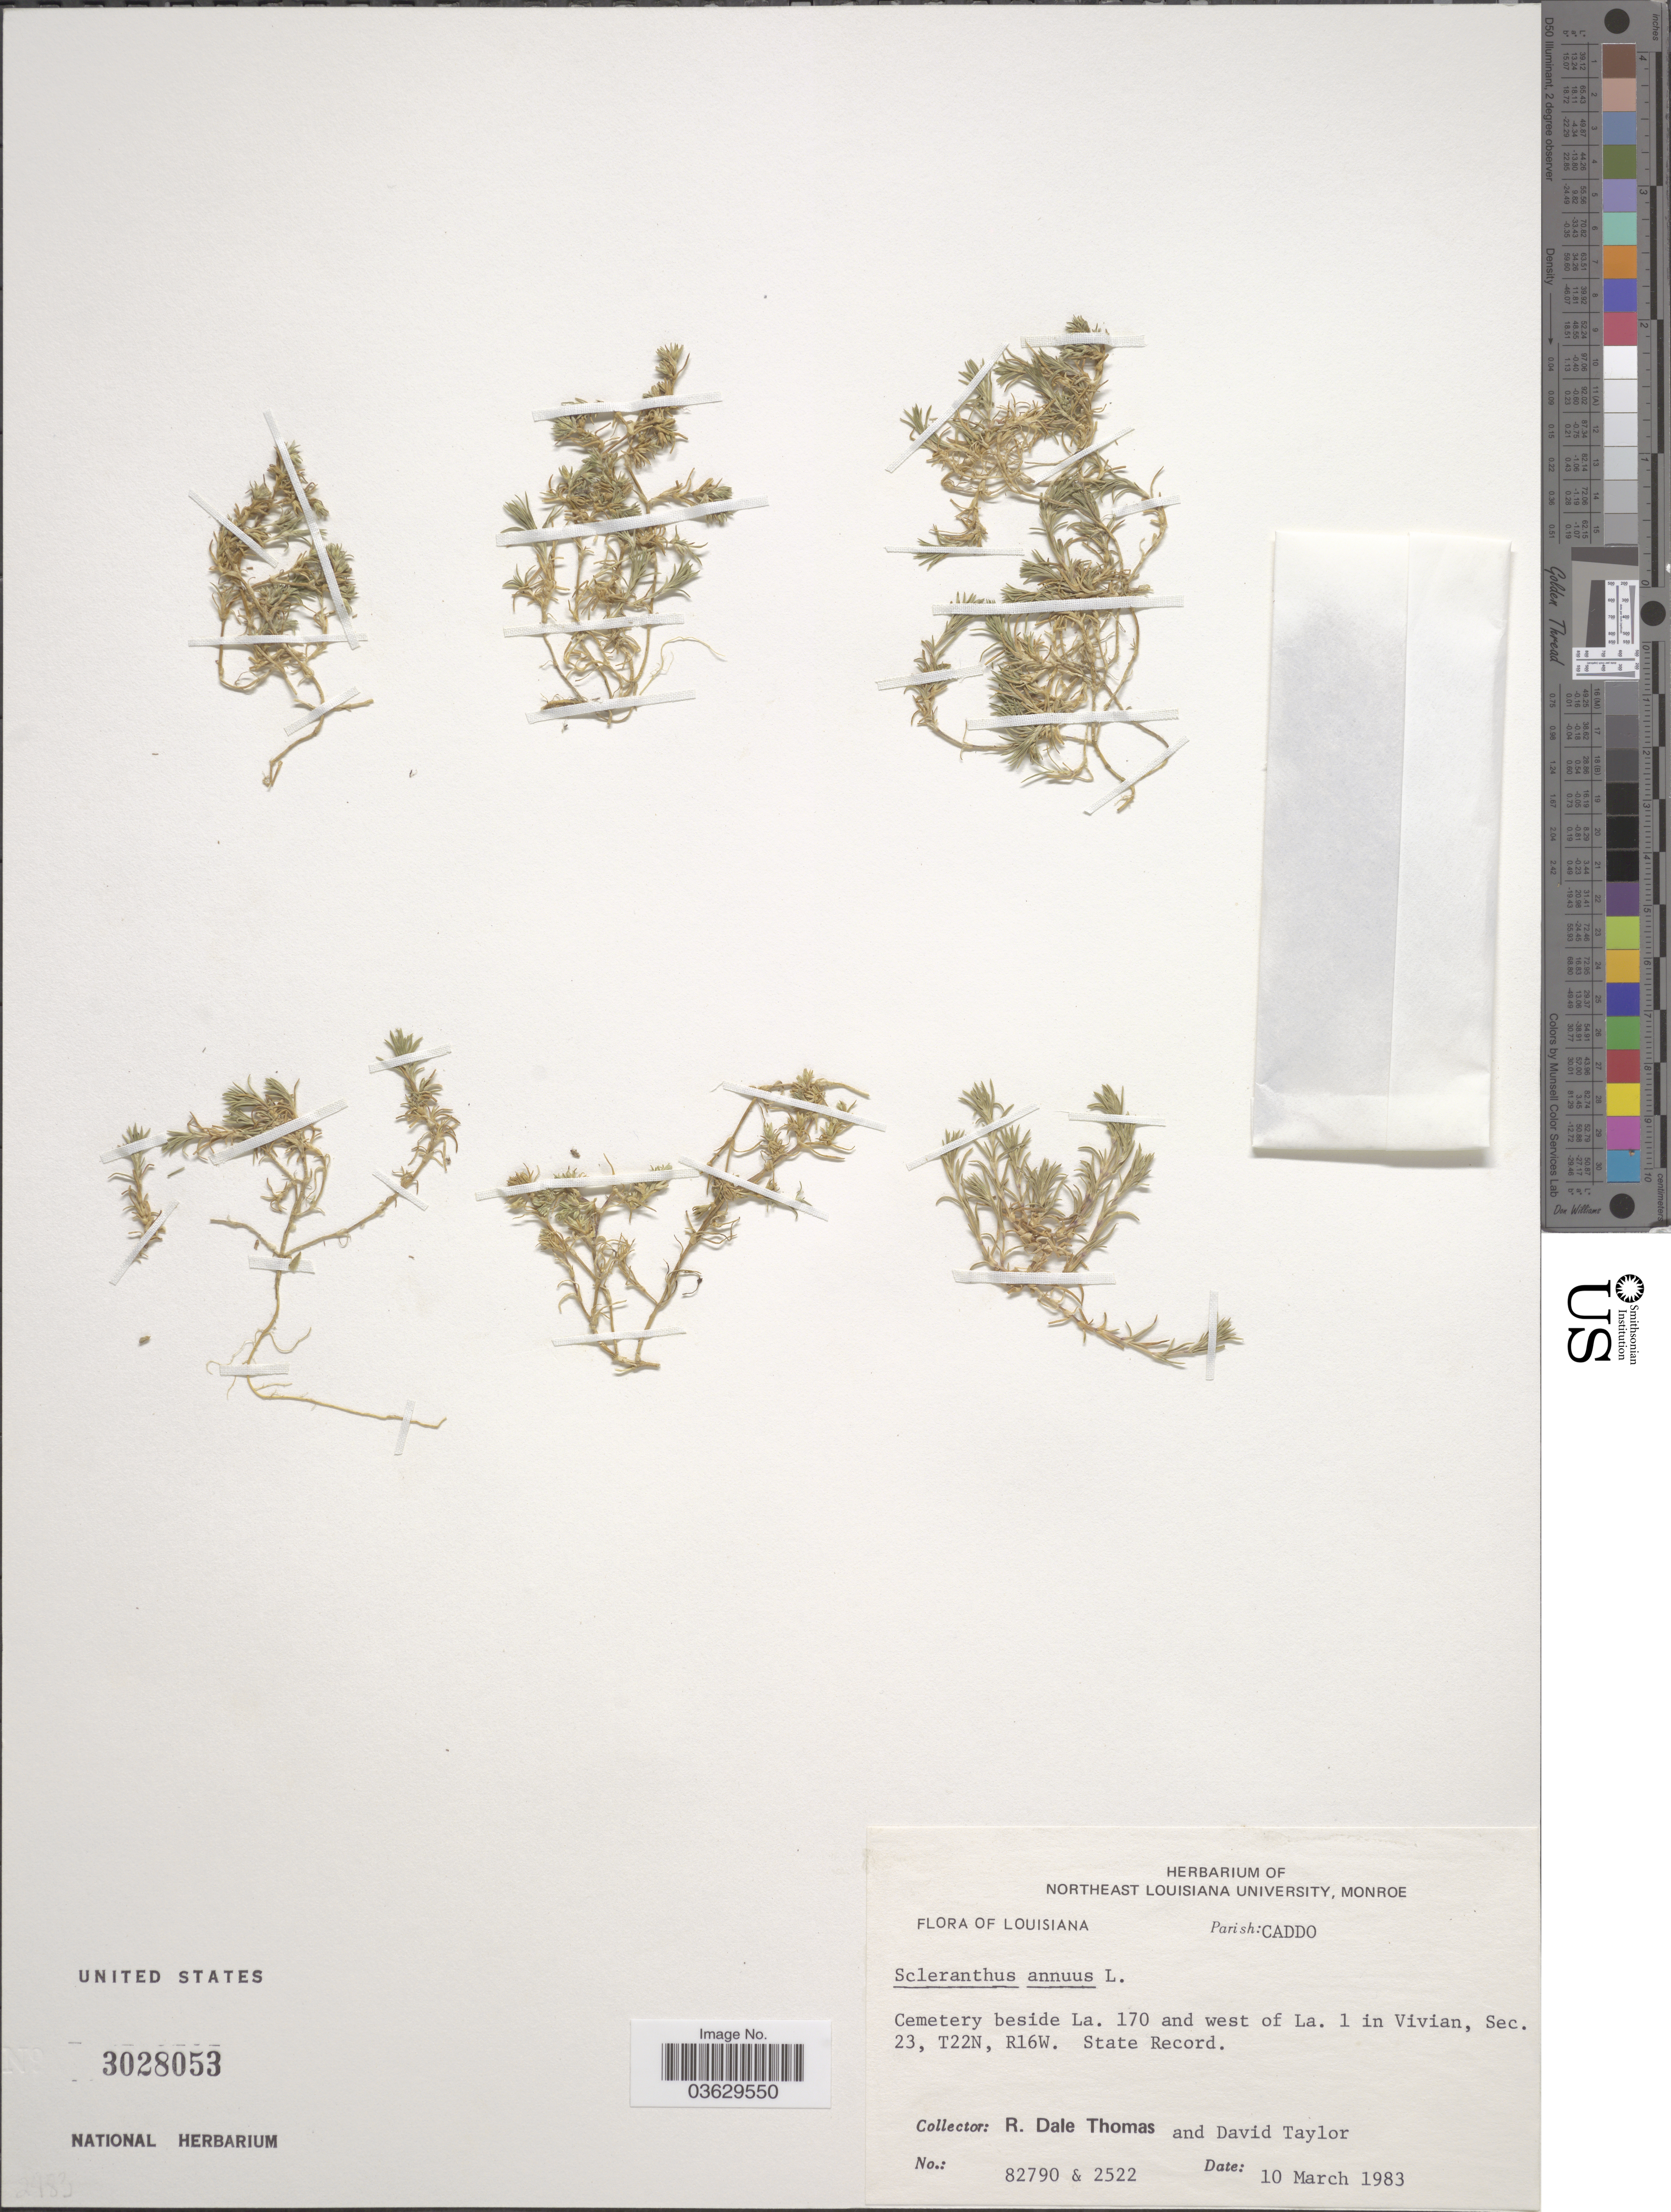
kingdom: Plantae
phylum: Tracheophyta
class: Magnoliopsida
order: Caryophyllales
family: Caryophyllaceae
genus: Scleranthus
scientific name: Scleranthus annuus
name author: L.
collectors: R. Thomas & D. C. Taylor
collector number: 82790 & 2522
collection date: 1983-03-10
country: United States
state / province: Louisiana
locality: Parish: Caddo. Cemetery beside La. 170 and west of La. 1 in Vivian, Sec. 23, T22N, R16W. State Record.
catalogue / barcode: US 3028053